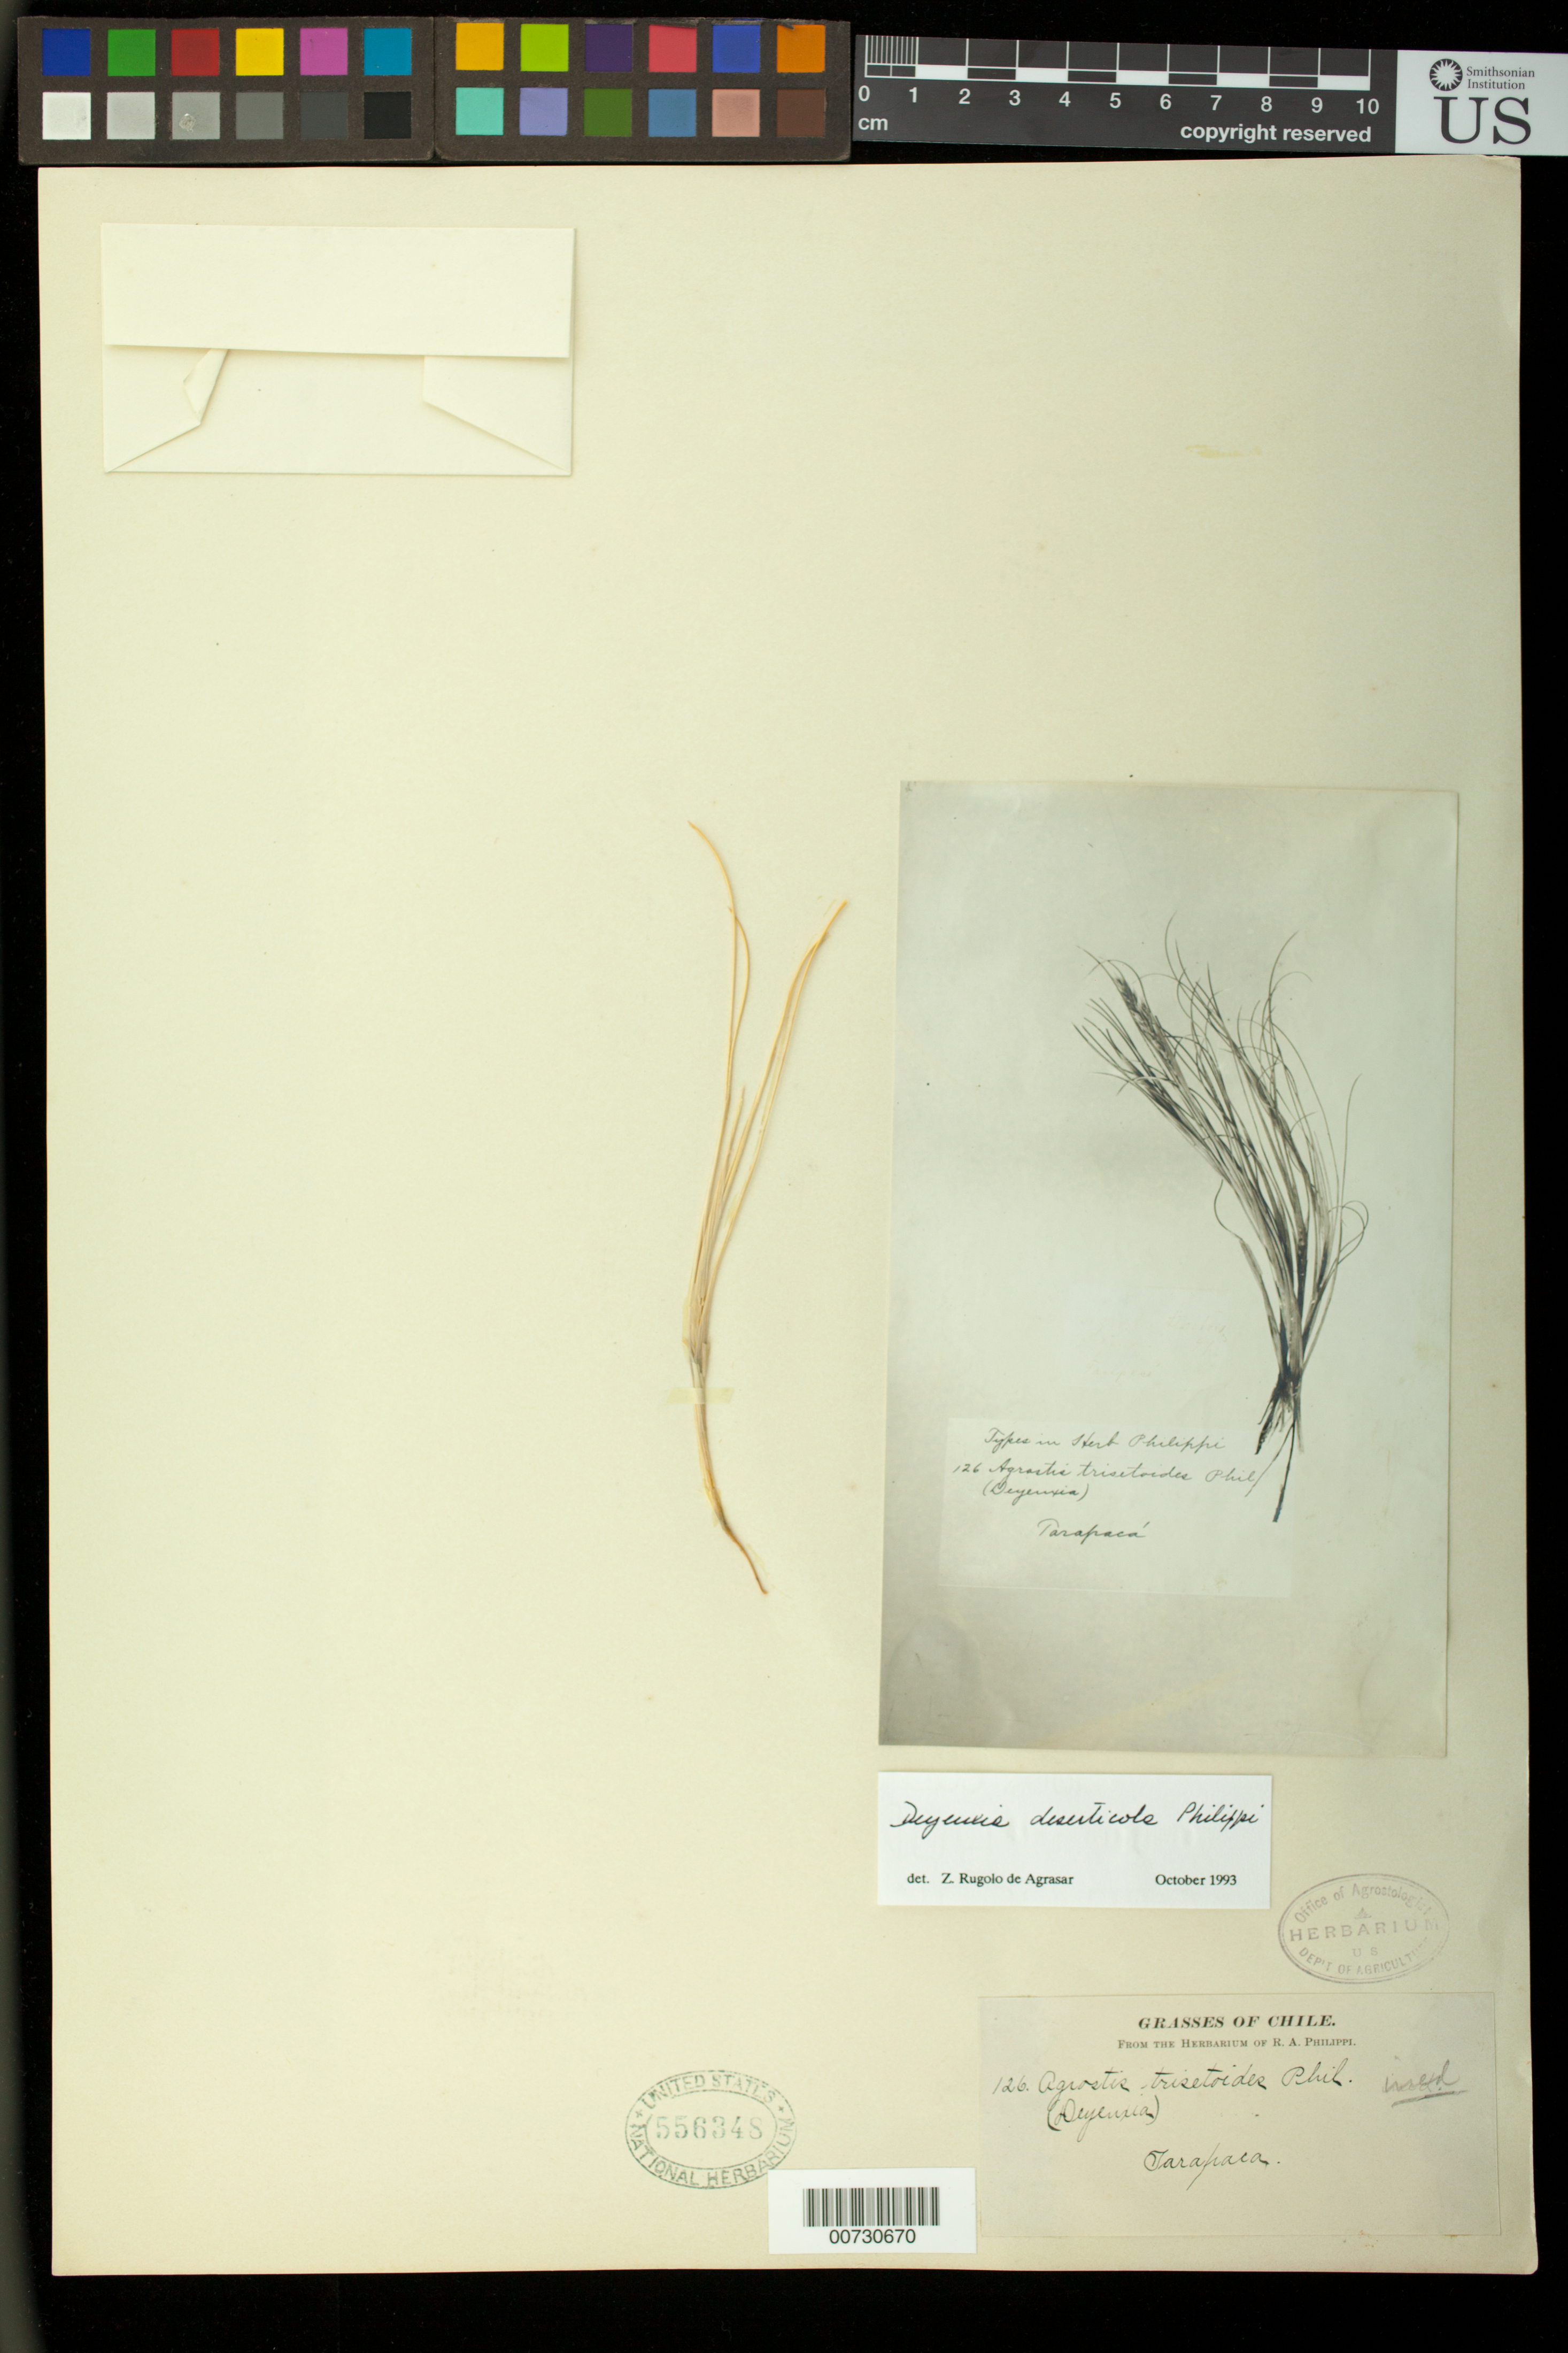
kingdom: Plantae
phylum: Tracheophyta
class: Liliopsida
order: Poales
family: Poaceae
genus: Deyeuxia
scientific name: Deyeuxia trisetoides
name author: Phil.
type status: Type Collection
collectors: R. A. Philippi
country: Chile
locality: Tarapaca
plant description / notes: Photograph and fragmentary material ex herb. R.A. Philippi 126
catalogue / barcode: US 556348